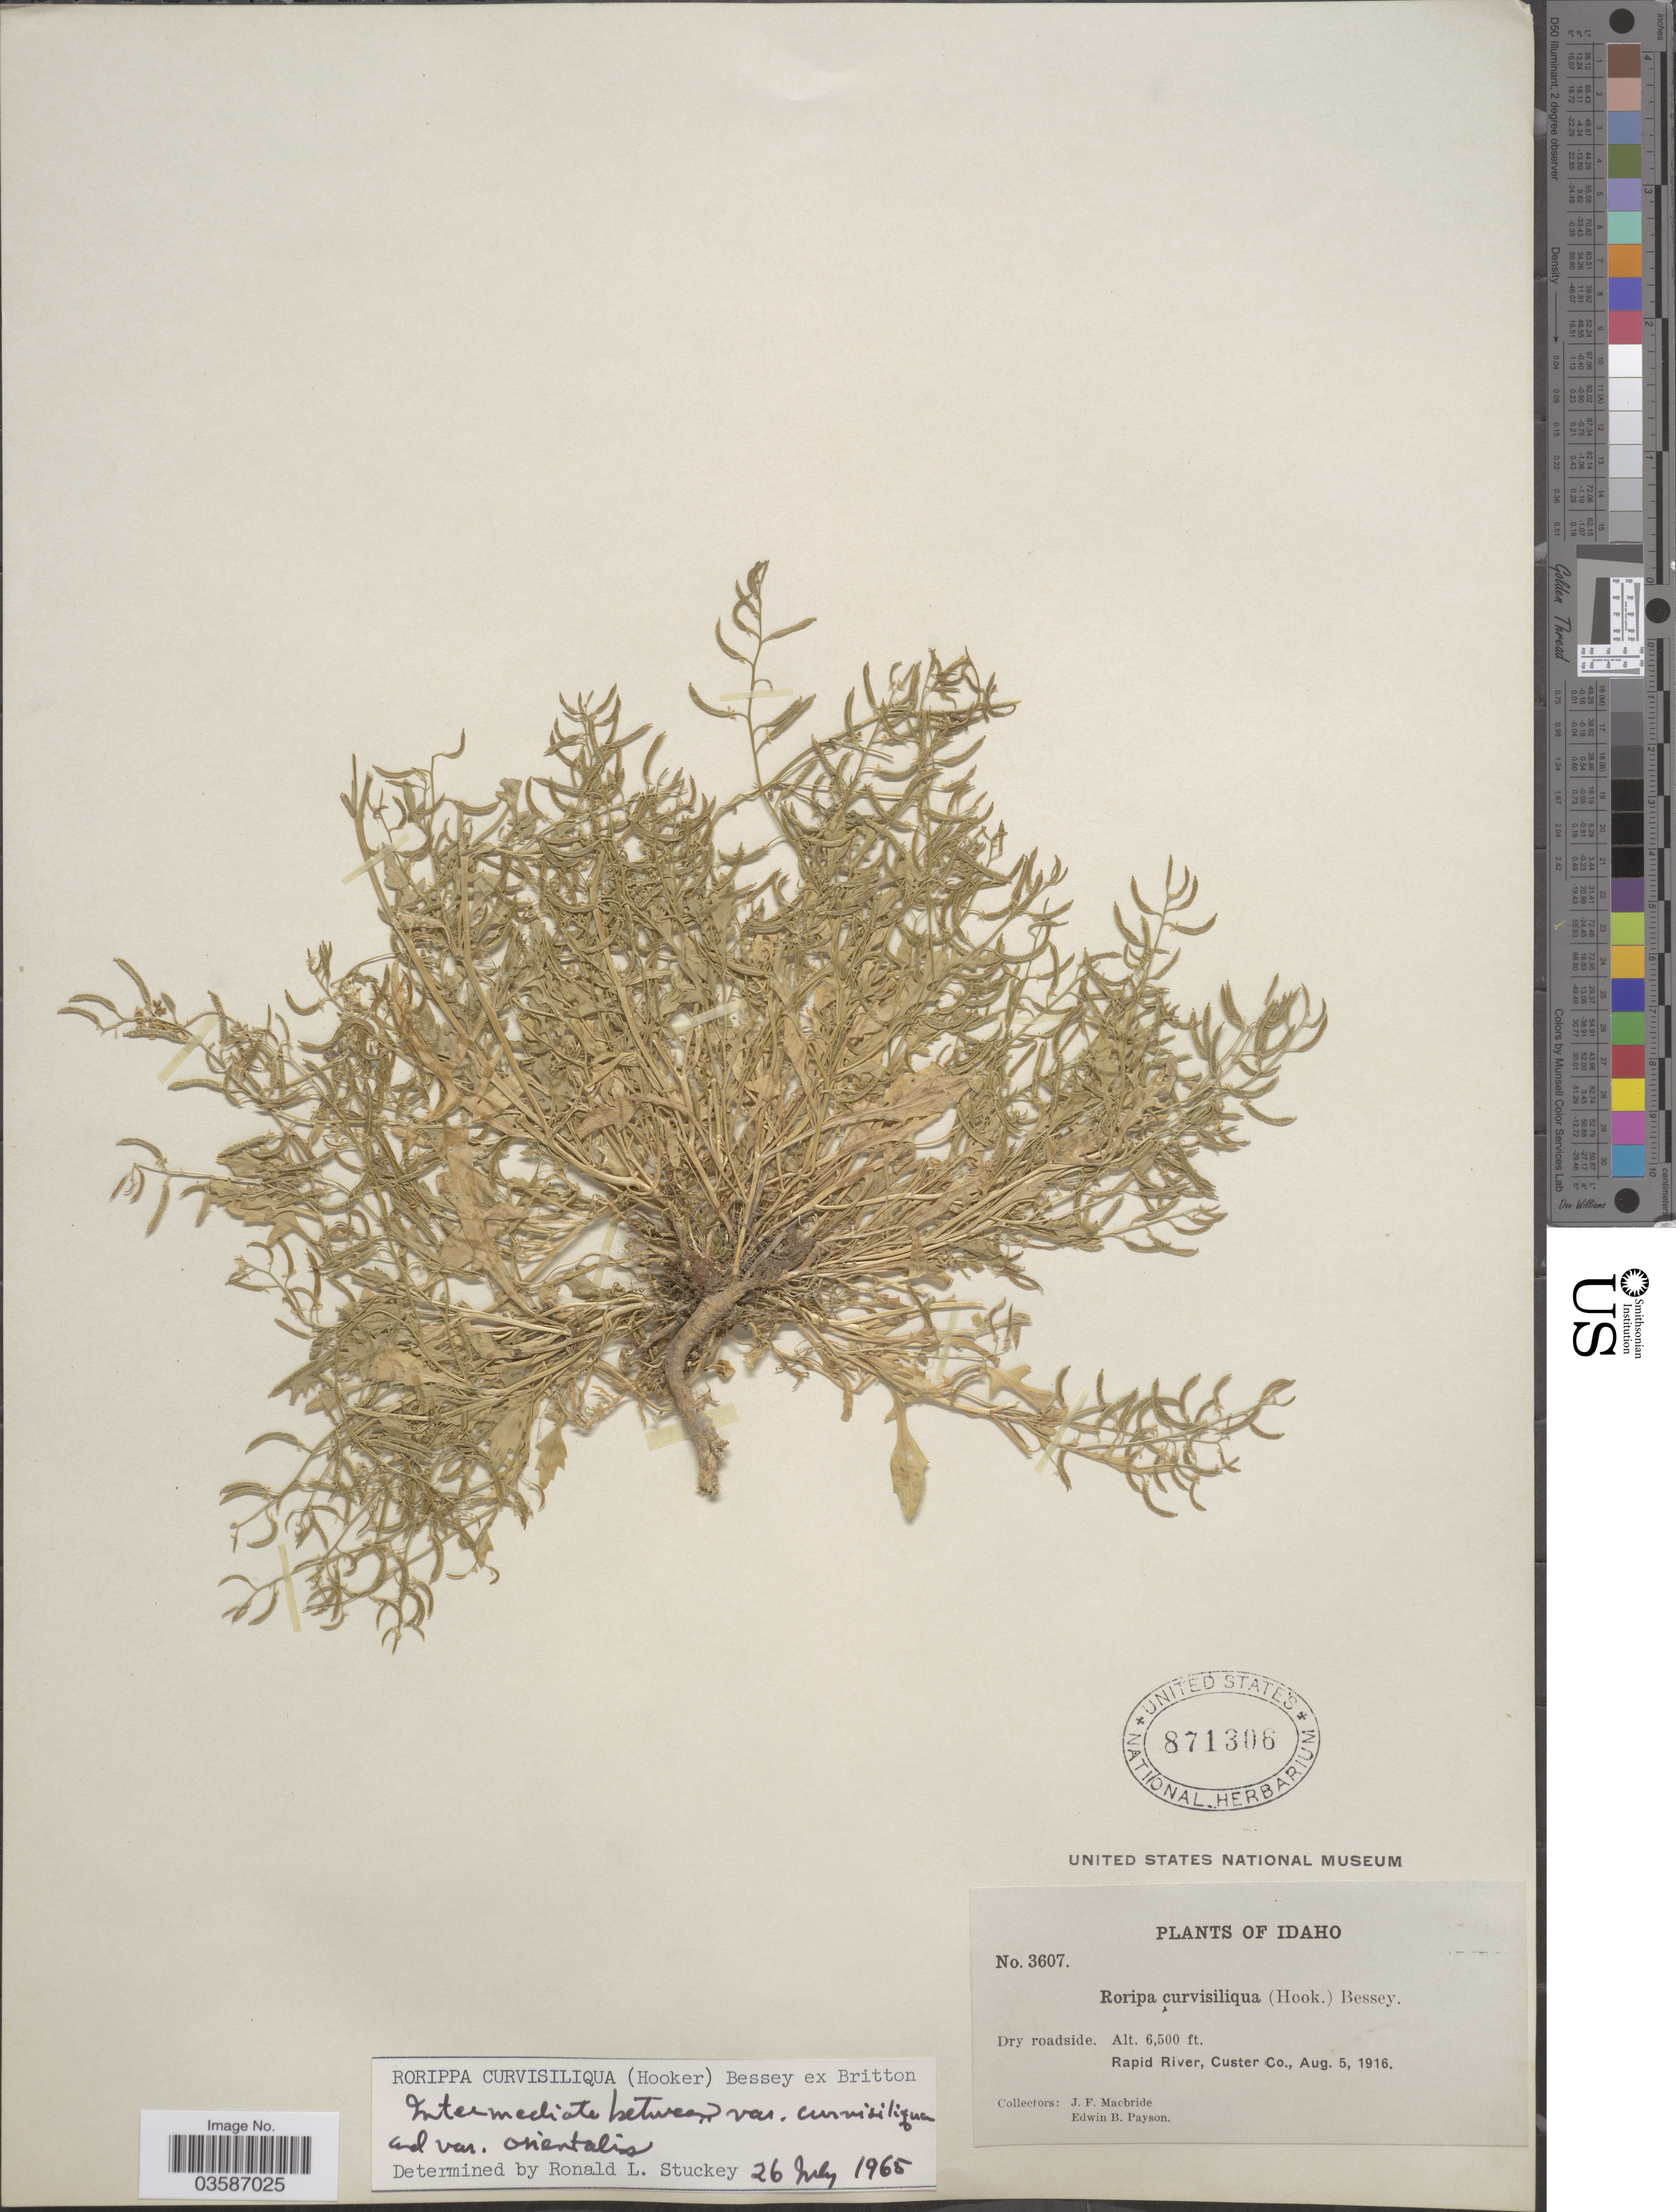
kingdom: Plantae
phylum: Tracheophyta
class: Magnoliopsida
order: Brassicales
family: Brassicaceae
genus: Rorippa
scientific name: Rorippa curvisiliqua var. curvisiliqua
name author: (Hook.) Bessey ex Britton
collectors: J. F. Macbride & E. B. Payson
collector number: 3607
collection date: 1916-08-05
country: United States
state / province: Idaho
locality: Rapid River, Custer Co.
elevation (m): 1981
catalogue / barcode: US 871306